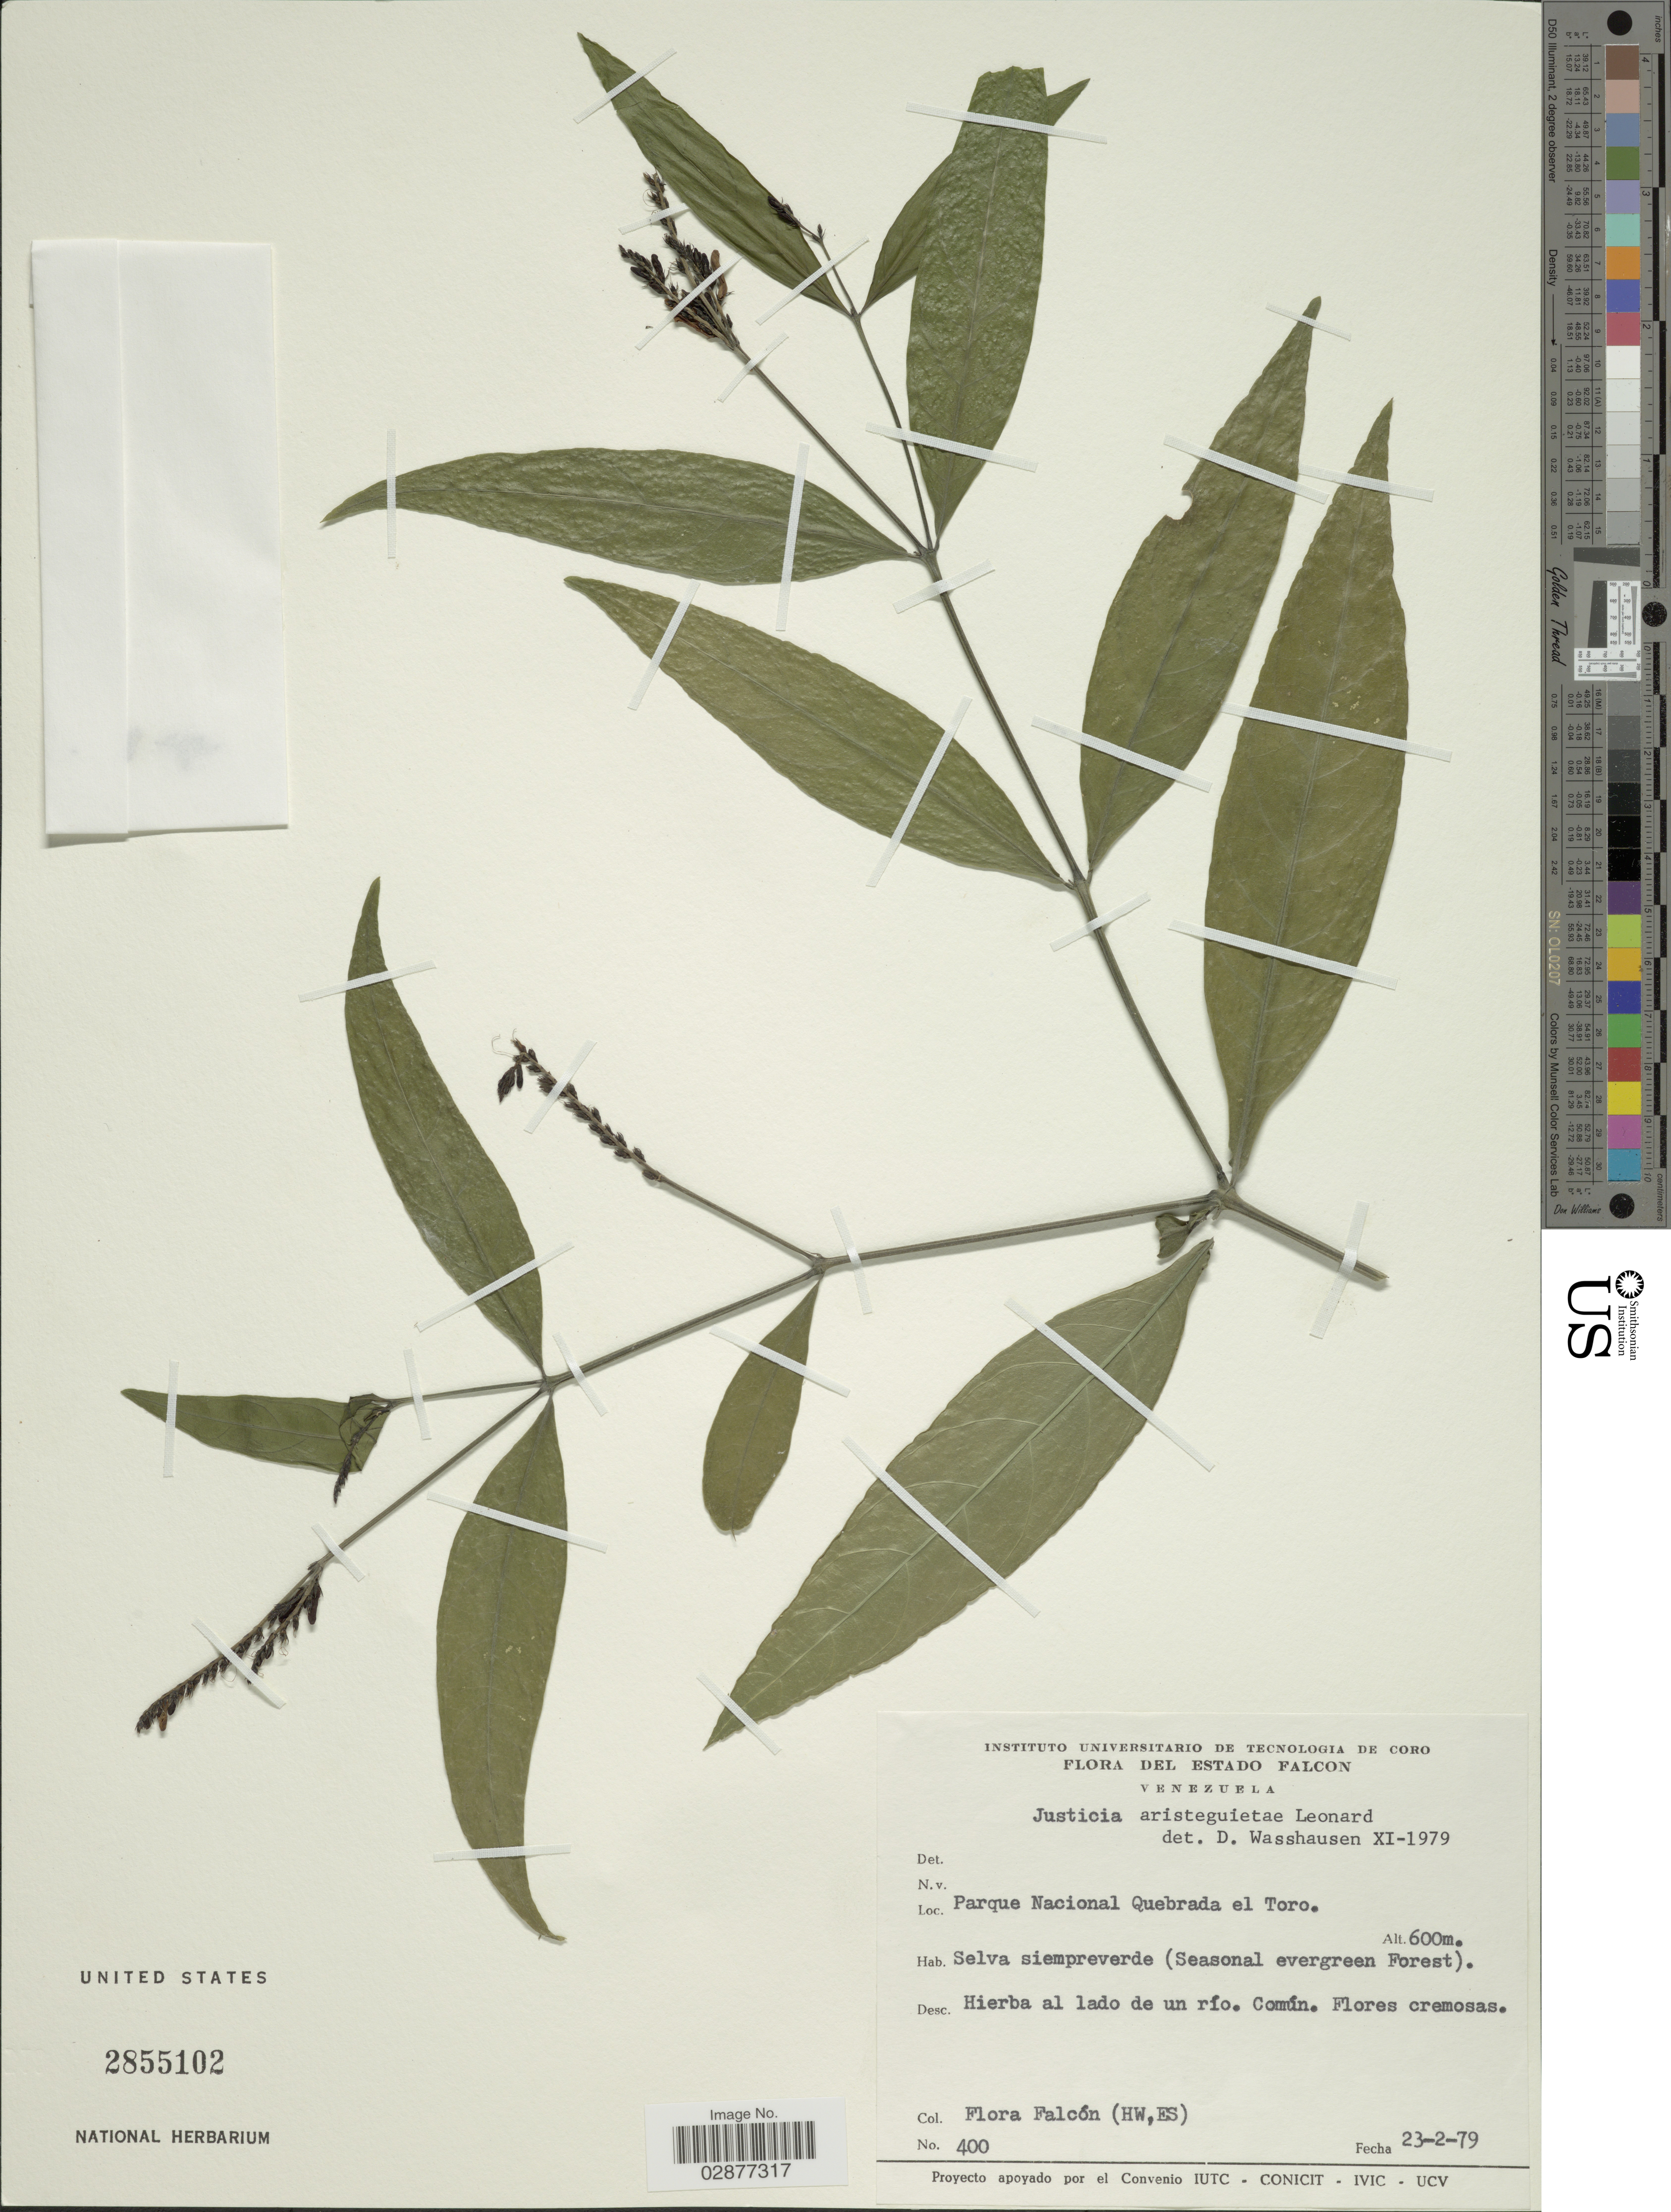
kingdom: Plantae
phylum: Tracheophyta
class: Magnoliopsida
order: Lamiales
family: Acanthaceae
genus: Justicia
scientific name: Justicia aristeguietae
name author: Leonard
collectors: Flora Falcón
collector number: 400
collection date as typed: Transcribed d/m/y: 23/2/79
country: Venezuela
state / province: Falcón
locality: Parque Nacional Quebrada el Toro.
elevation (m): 600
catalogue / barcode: US 2855102